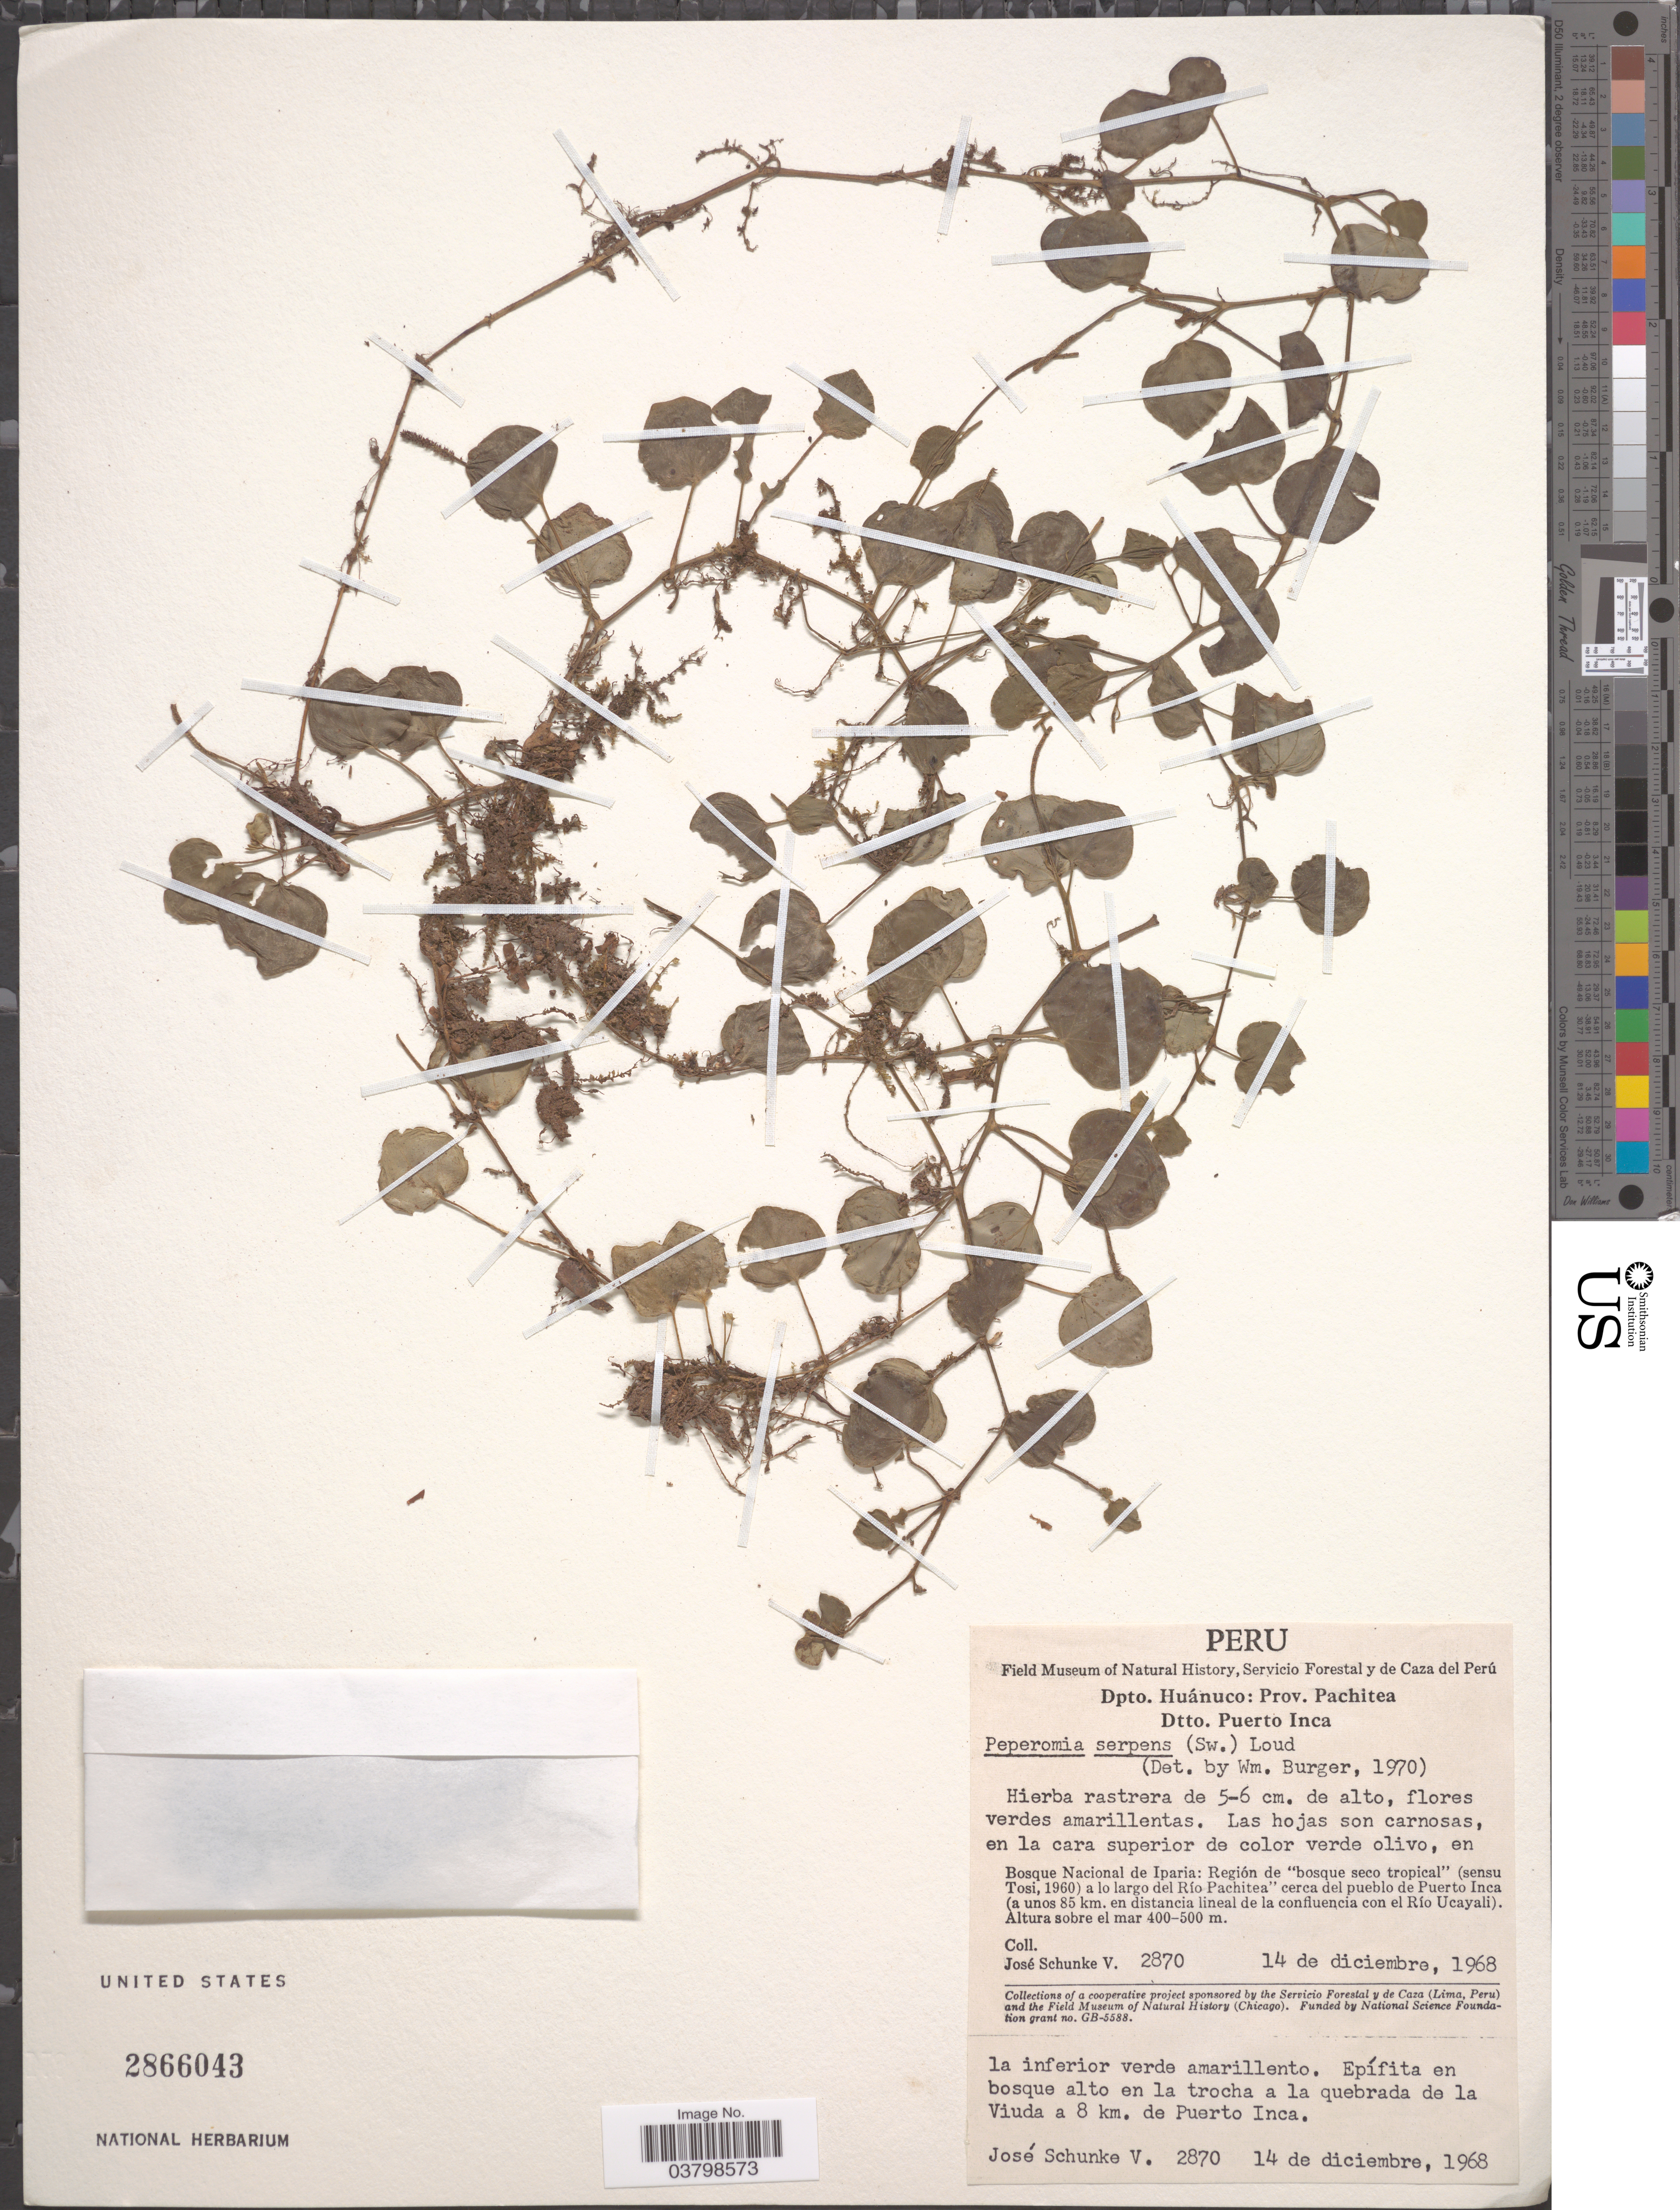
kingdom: Plantae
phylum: Tracheophyta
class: Magnoliopsida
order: Piperales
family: Piperaceae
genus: Peperomia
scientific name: Peperomia serpens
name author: (Sw.) Loudon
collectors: J. Schunke Vigo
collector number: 2870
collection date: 1968-12-14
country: Peru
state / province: Huánuco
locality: Dpto. Huánuco: Prov. Pachitea. Dtto. Puerto Inca. Epífita en bosque alto en la trocha a la quebrada de la Viuda a 8 km. de Puerto Inca. Bosque Nacional de Iparia: Región de 'bosque seco tropical' (sensu Tosi, 1960) a lo largo del Río Pachitea' cerca del pueblo de Puerto Inca (a unos 85 km. en distancia lineal de la confluencia con el Río Ucayali).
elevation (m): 400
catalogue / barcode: US 2866043